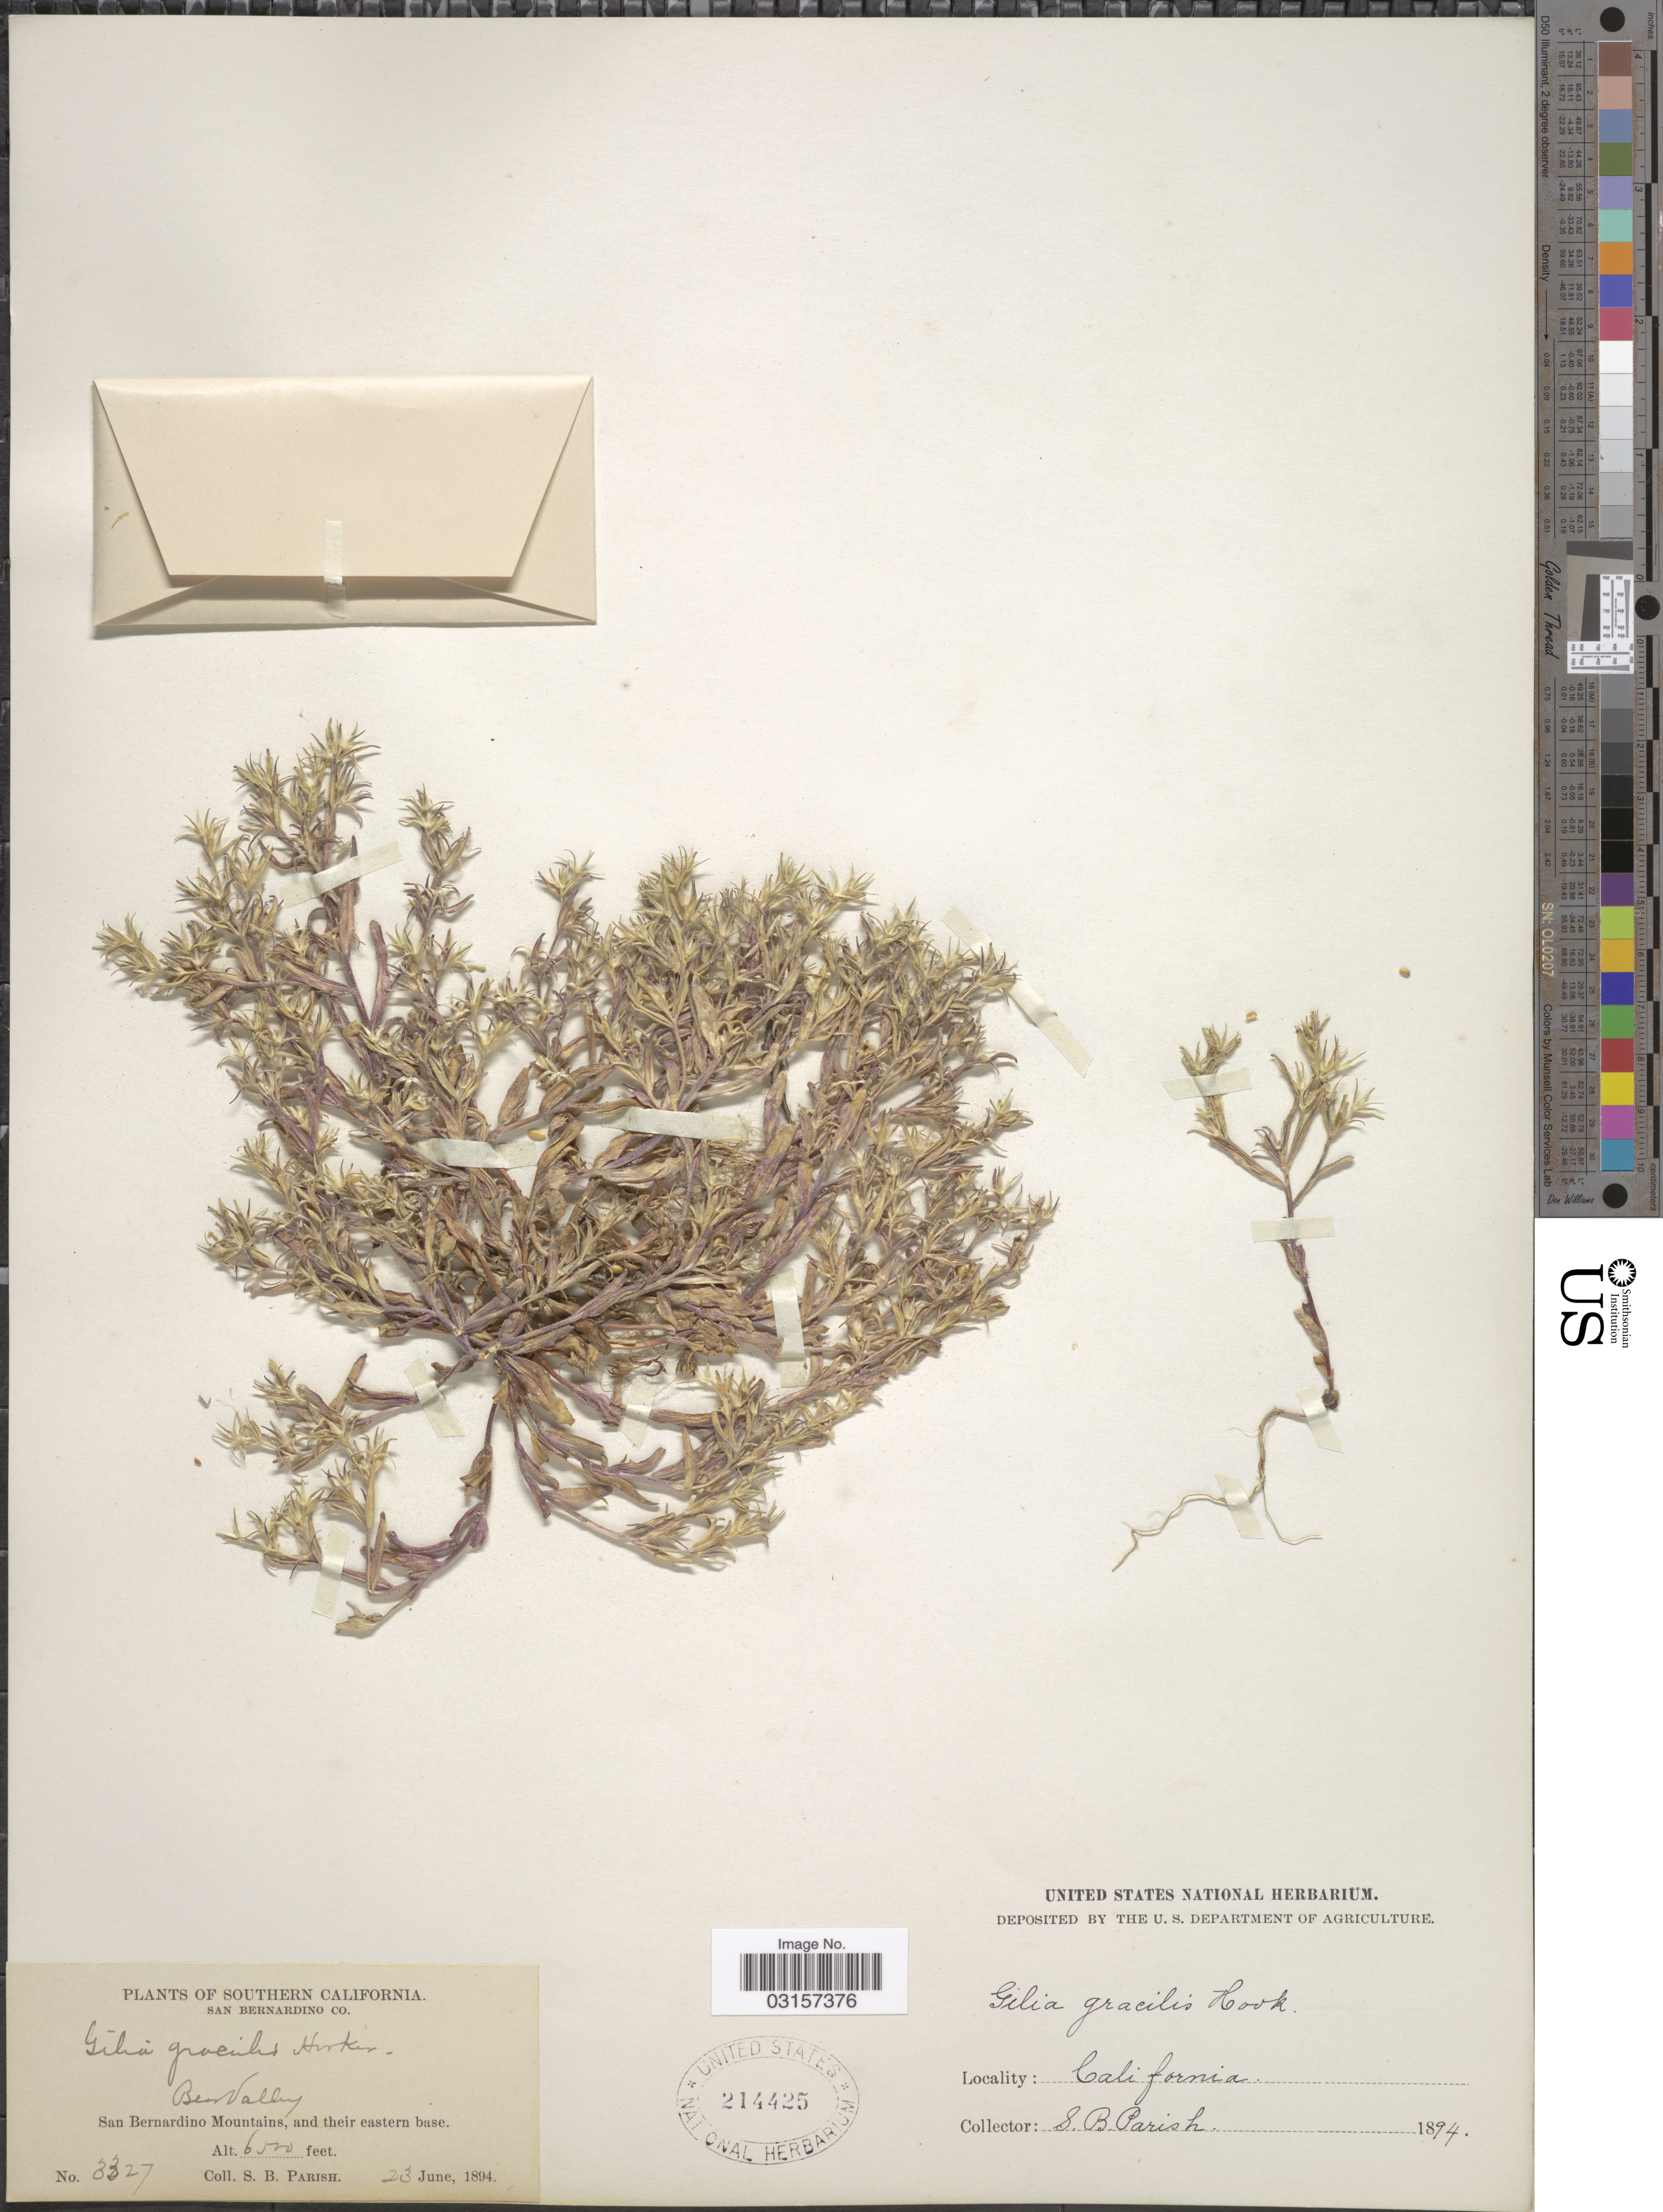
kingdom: Plantae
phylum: Tracheophyta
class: Magnoliopsida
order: Ericales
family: Polemoniaceae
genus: Microsteris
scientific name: Microsteris gracilis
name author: (Hook.) Greene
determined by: (US) Smithsonian Institution - National Museum of Natural History - Department of Botany (UNITED STATES)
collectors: S. B. Parish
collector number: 3327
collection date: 1894-06-23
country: United States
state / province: California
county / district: San Bernardino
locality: Southern California. San Bernardino Co., San Bernardino Mountains, and their eastern base.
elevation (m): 1981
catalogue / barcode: US 214425